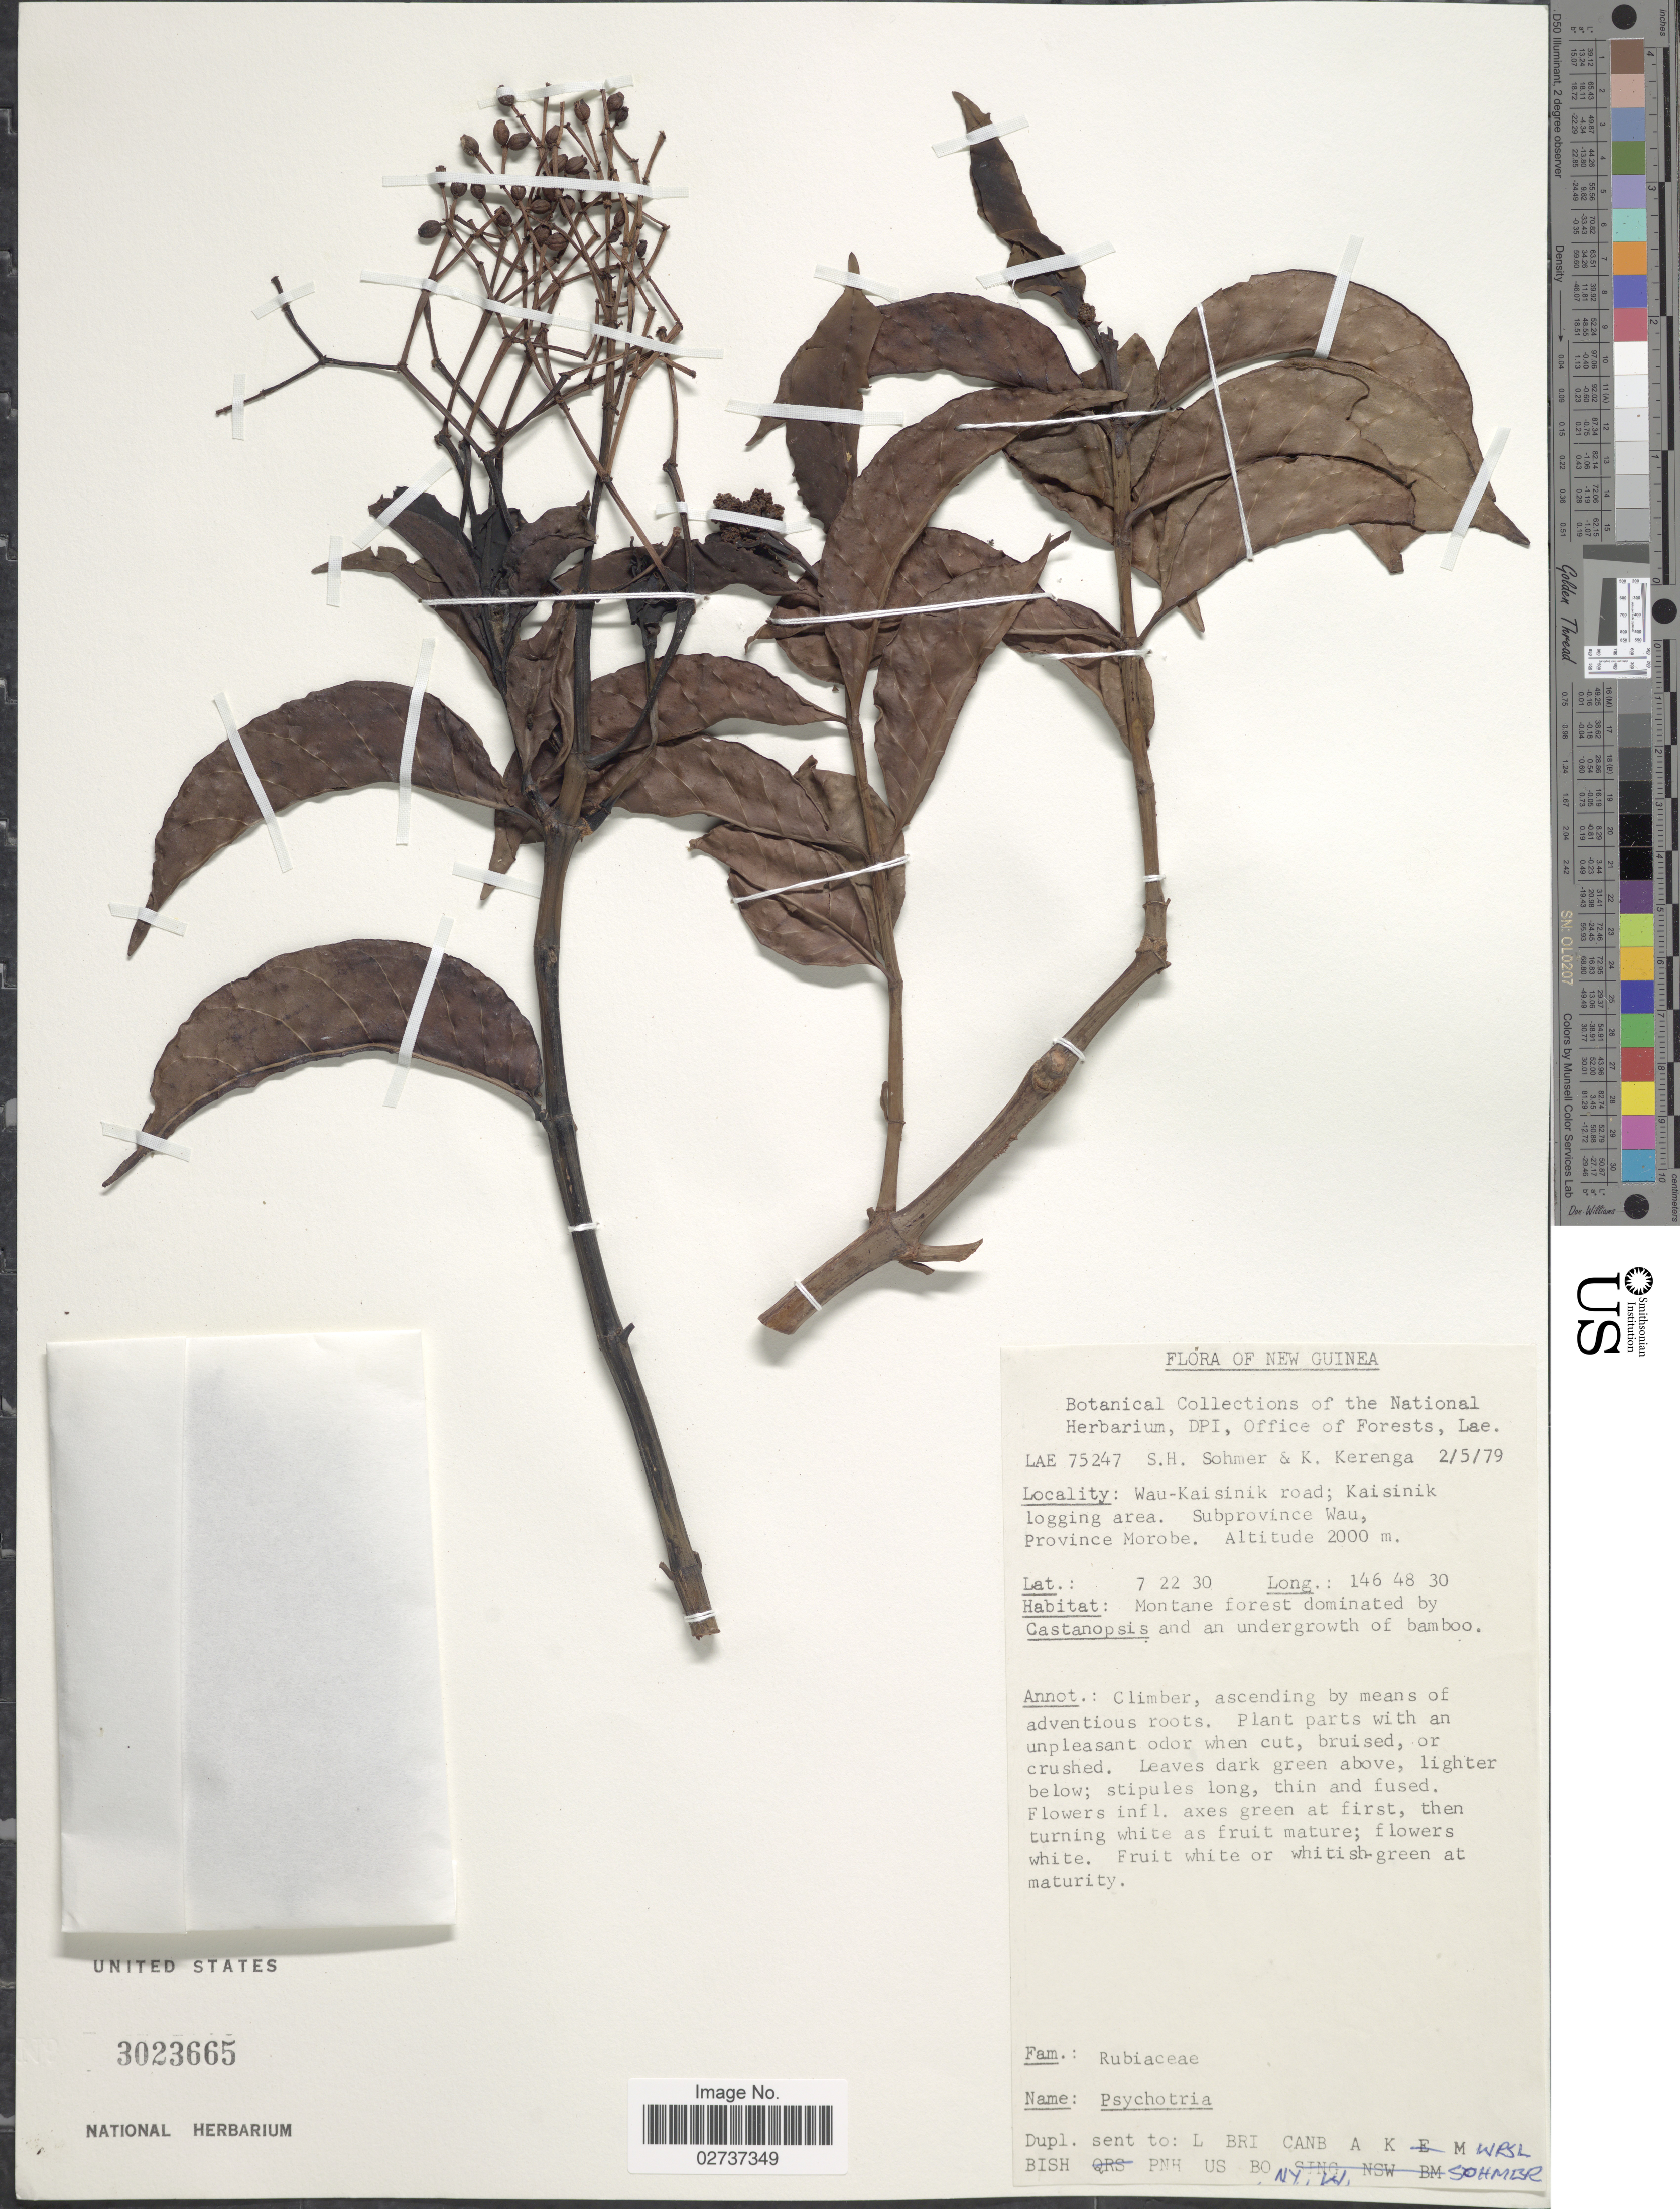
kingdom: Plantae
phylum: Tracheophyta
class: Magnoliopsida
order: Gentianales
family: Rubiaceae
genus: Psychotria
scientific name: Psychotria sp.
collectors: S. H. Sohmer & K. Kerenga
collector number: LAE 75247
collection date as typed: Transcribed d/m/y: 2/5/79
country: Papua New Guinea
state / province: Morobe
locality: New Guinea. Wau- Kaisinik road; Kaisinik logging area. Subprovince Wau, Province Morobe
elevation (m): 2000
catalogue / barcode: US 3023665